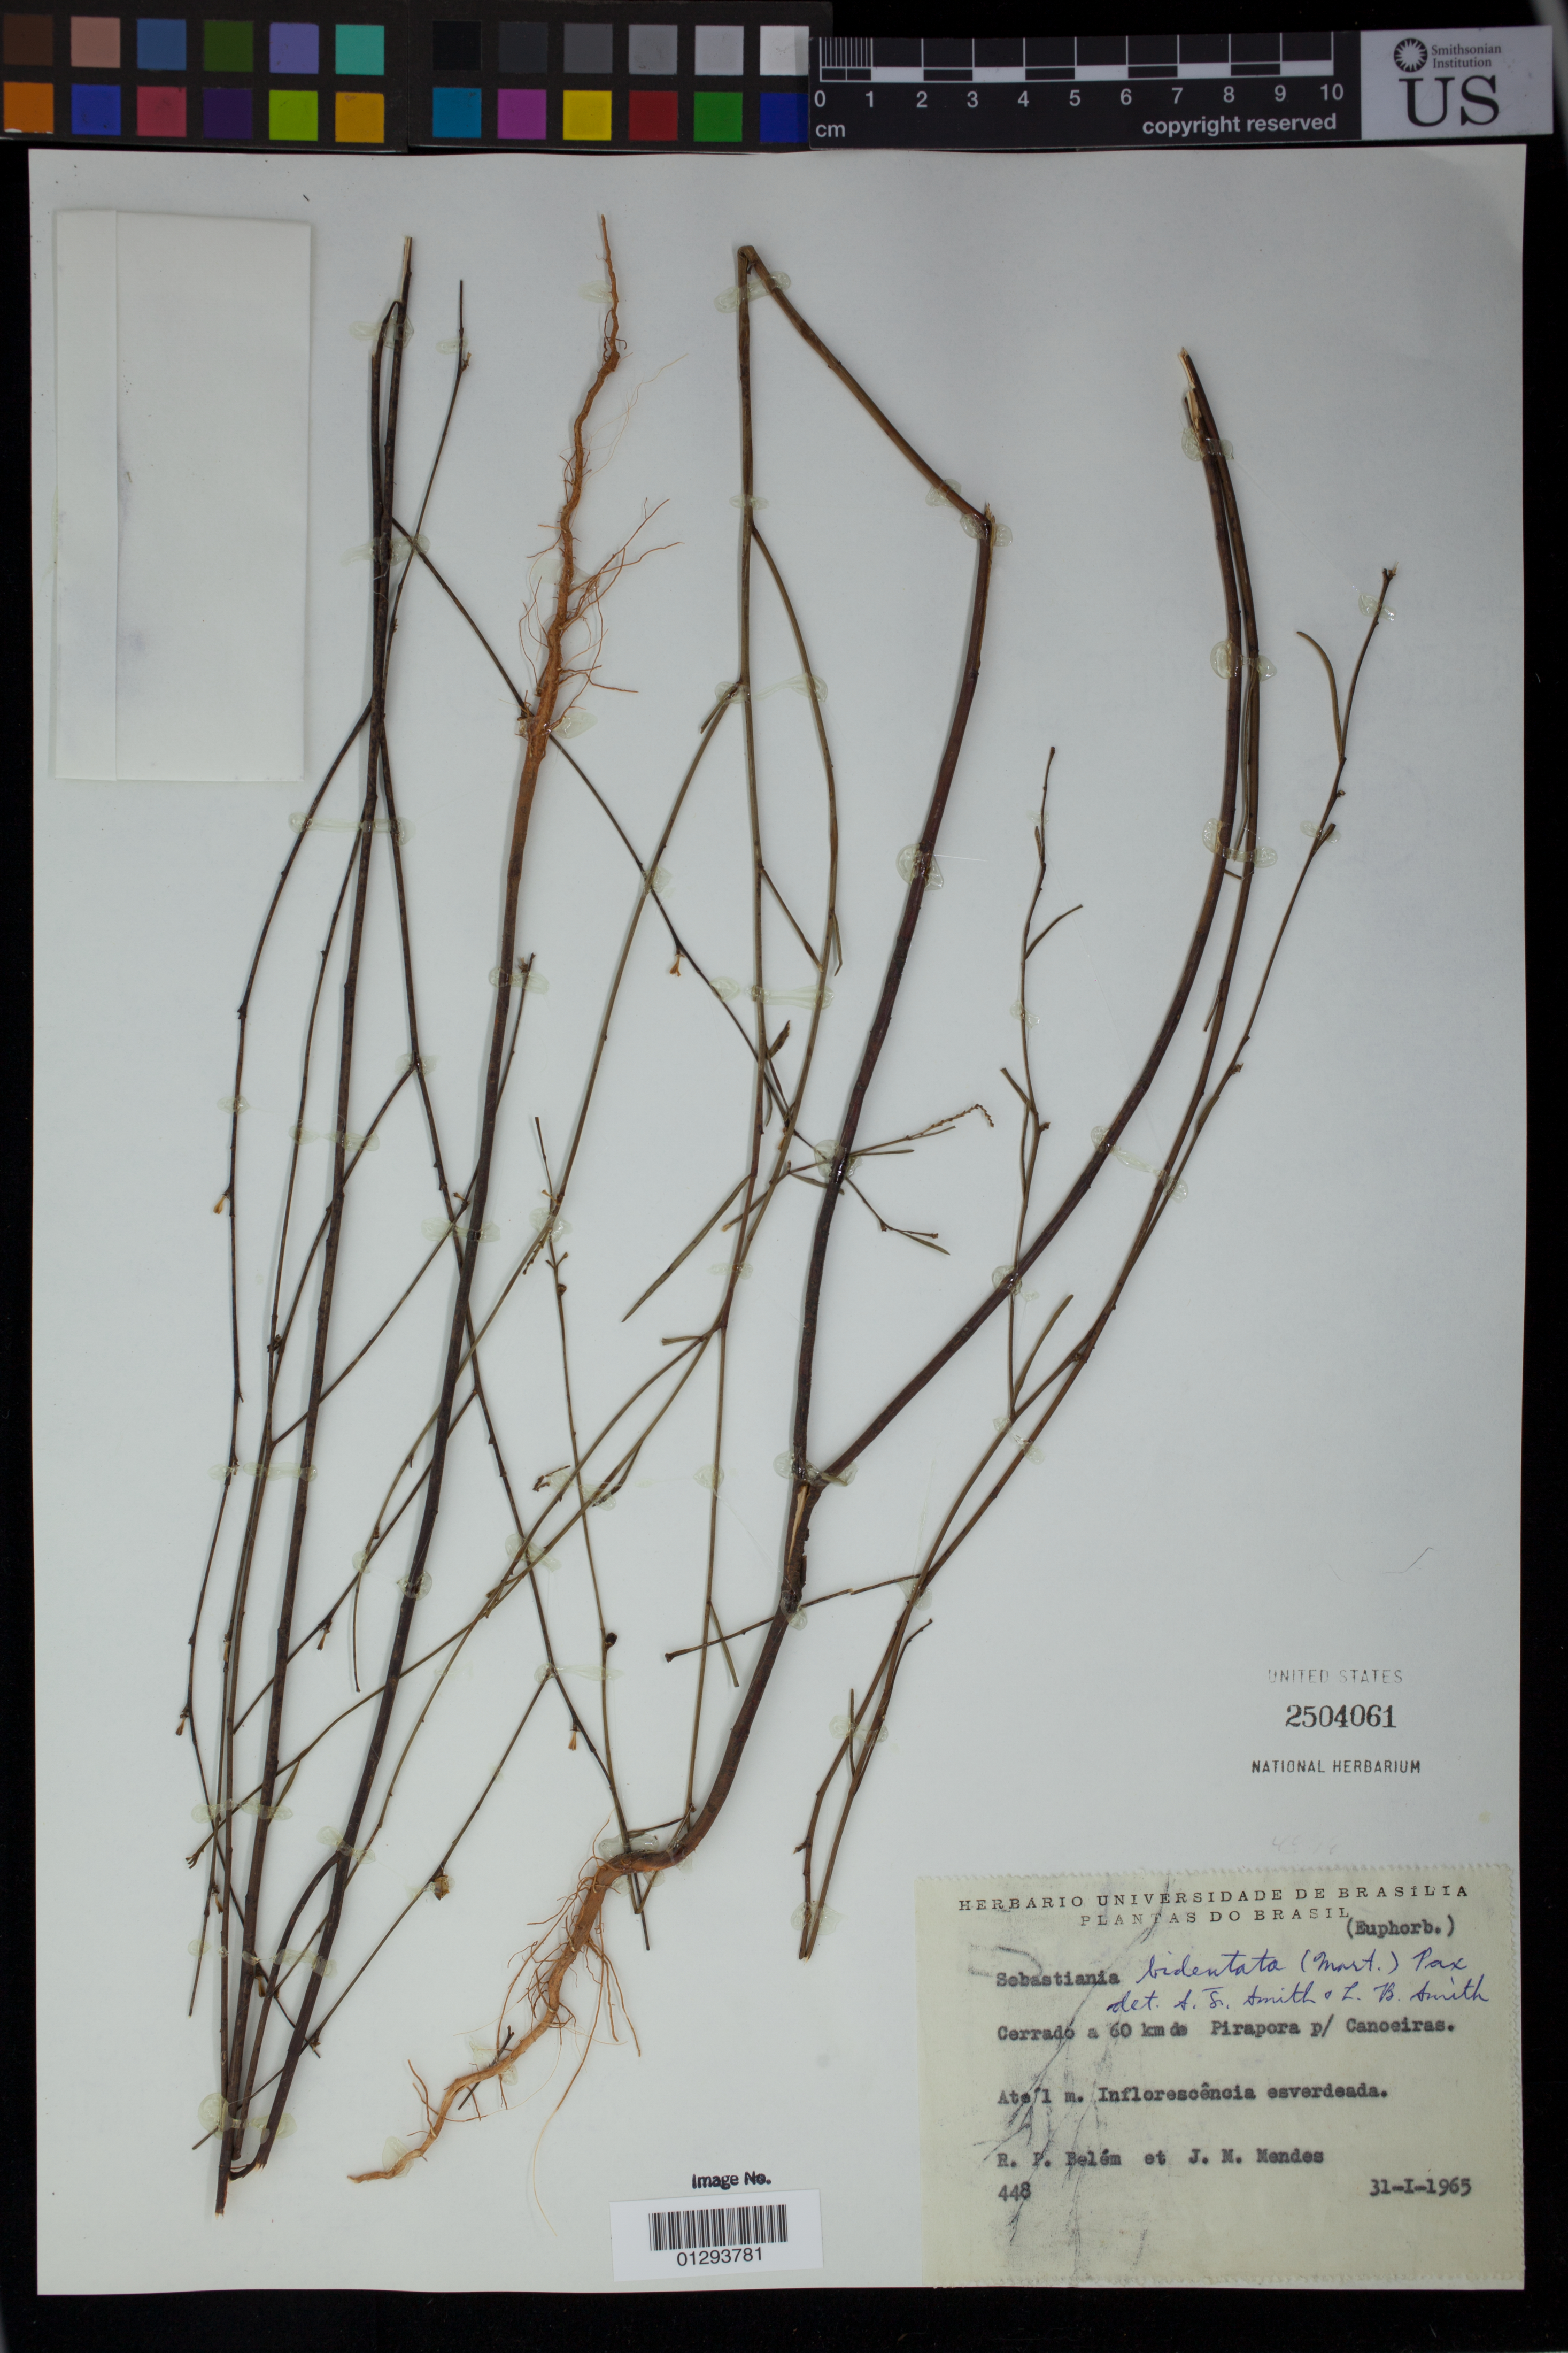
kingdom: Plantae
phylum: Tracheophyta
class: Magnoliopsida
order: Malpighiales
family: Euphorbiaceae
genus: Sebastiania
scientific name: Sebastiania bidentata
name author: (Mart. & Zucc.) Pax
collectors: R. P. Belém & J. M. Mendes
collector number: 448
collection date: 1965-01-31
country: Brazil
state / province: Minas Gerais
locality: Cerrado a 60 km de Pirapora p/ Canoeiras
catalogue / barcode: US 2504061